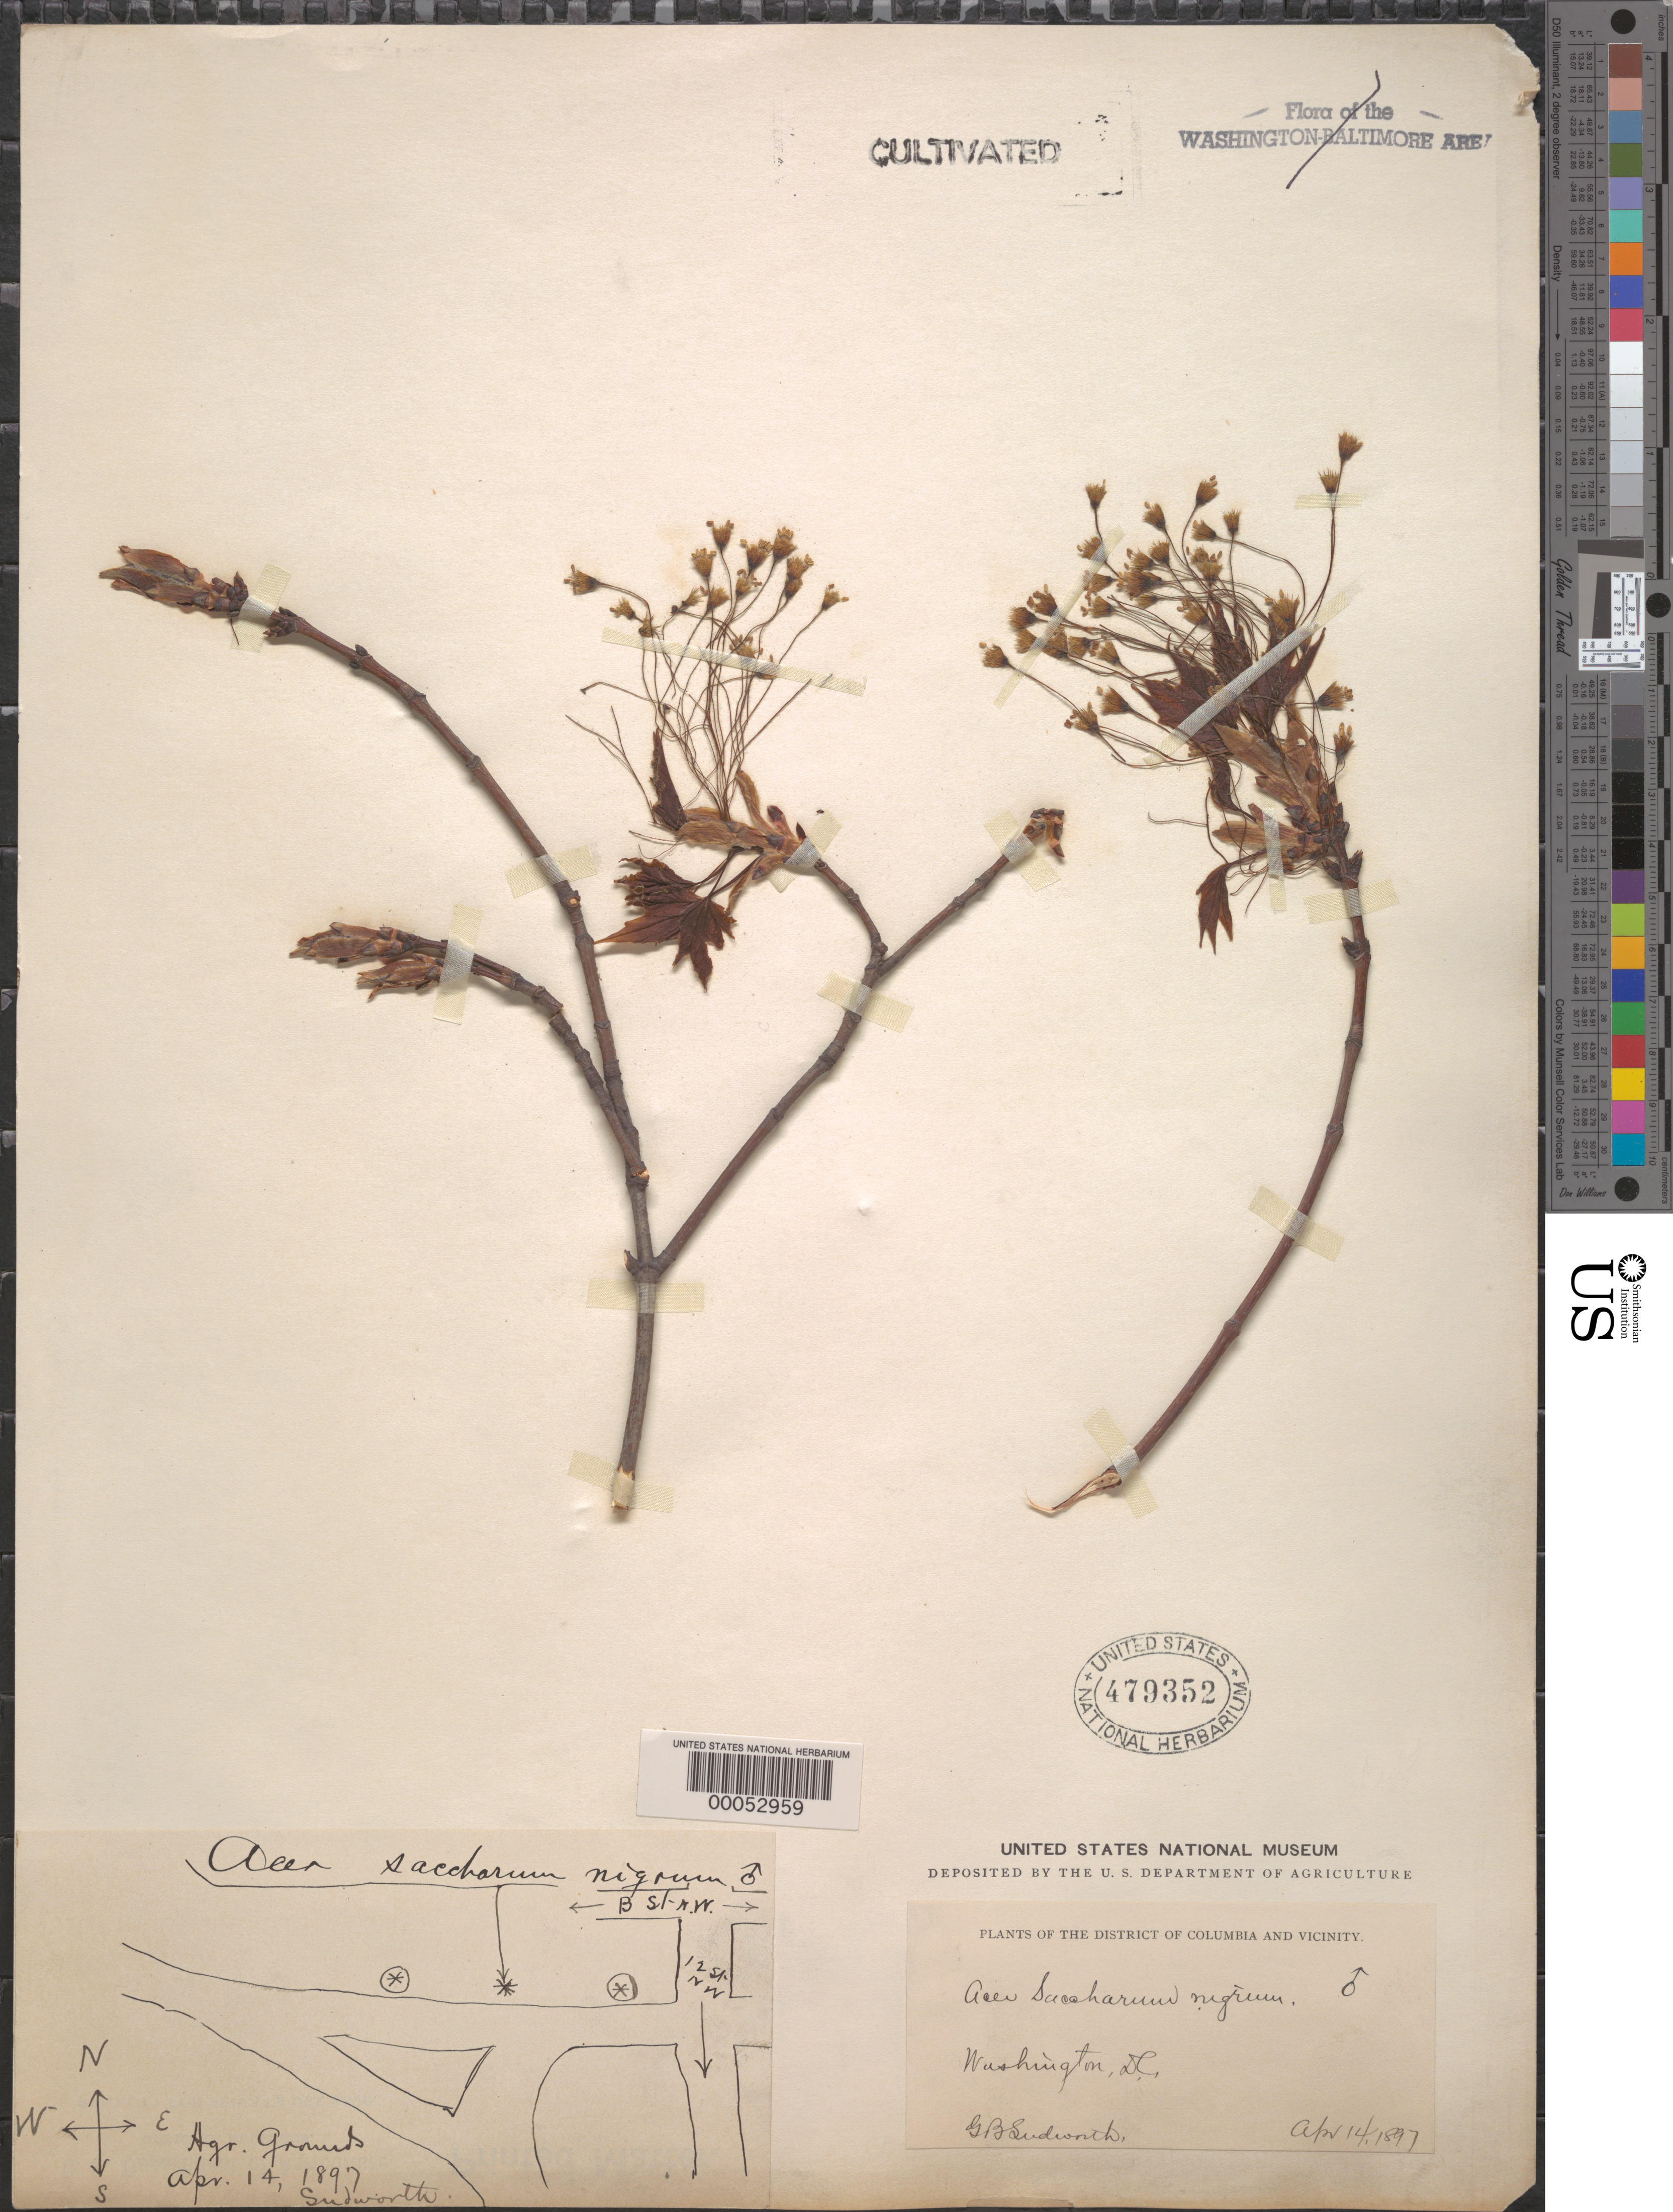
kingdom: Plantae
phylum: Tracheophyta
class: Magnoliopsida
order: Sapindales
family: Sapindaceae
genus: Acer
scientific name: Acer saccharum var. nigrum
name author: (F. Michx.) Britton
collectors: G. B. Sudworth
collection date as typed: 14 Apr 1897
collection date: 1897-04-14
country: United States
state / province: District of Columbia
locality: Agriculture Dept., Washington DC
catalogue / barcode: US 479352